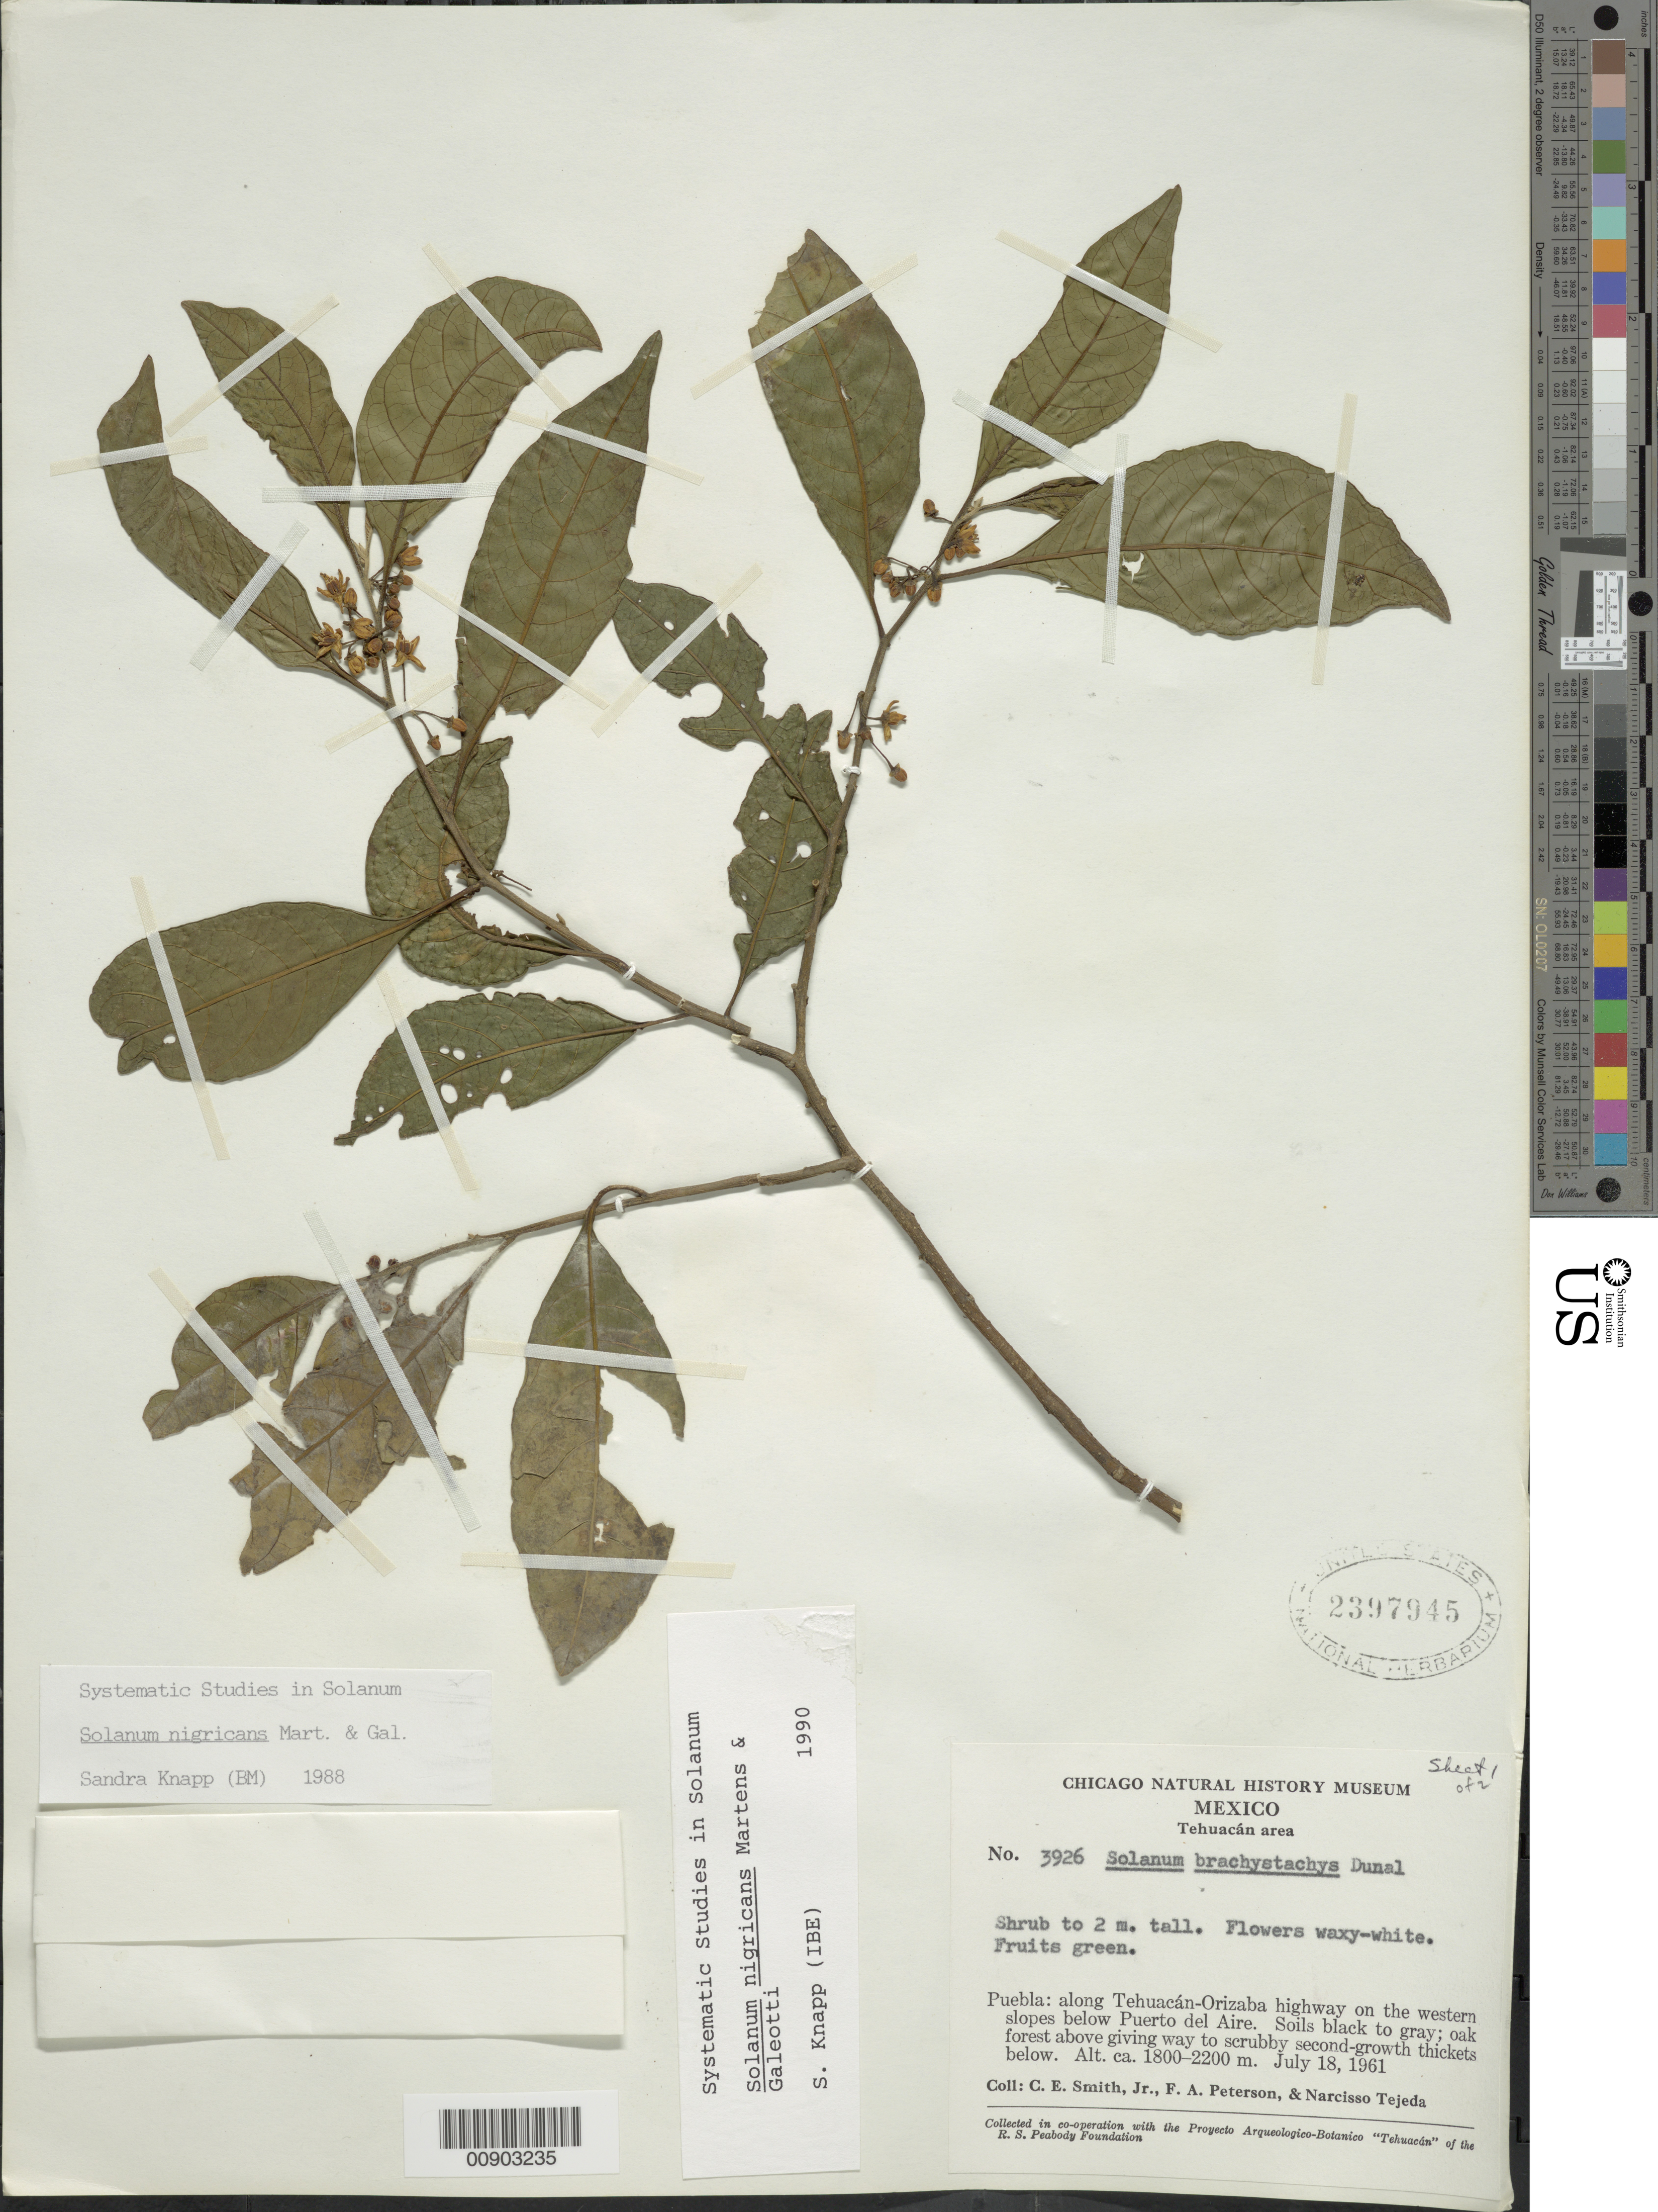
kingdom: Plantae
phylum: Tracheophyta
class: Magnoliopsida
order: Solanales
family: Solanaceae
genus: Solanum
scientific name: Solanum nigricans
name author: M. Martens & Galeotti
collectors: C. E. Smith Jr., F. A. Peterson & N. Tejeda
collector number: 3926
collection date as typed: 18 Jul 1961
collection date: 1961-07-18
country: Mexico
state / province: Puebla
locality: Along Tehuacán-Orizaba highway on the western slopes below Puerto del Aire. Puebla.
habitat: Soils black to gray; oak forest above giving way to scrubby second-growth thickets below.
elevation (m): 2200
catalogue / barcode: US 2397945